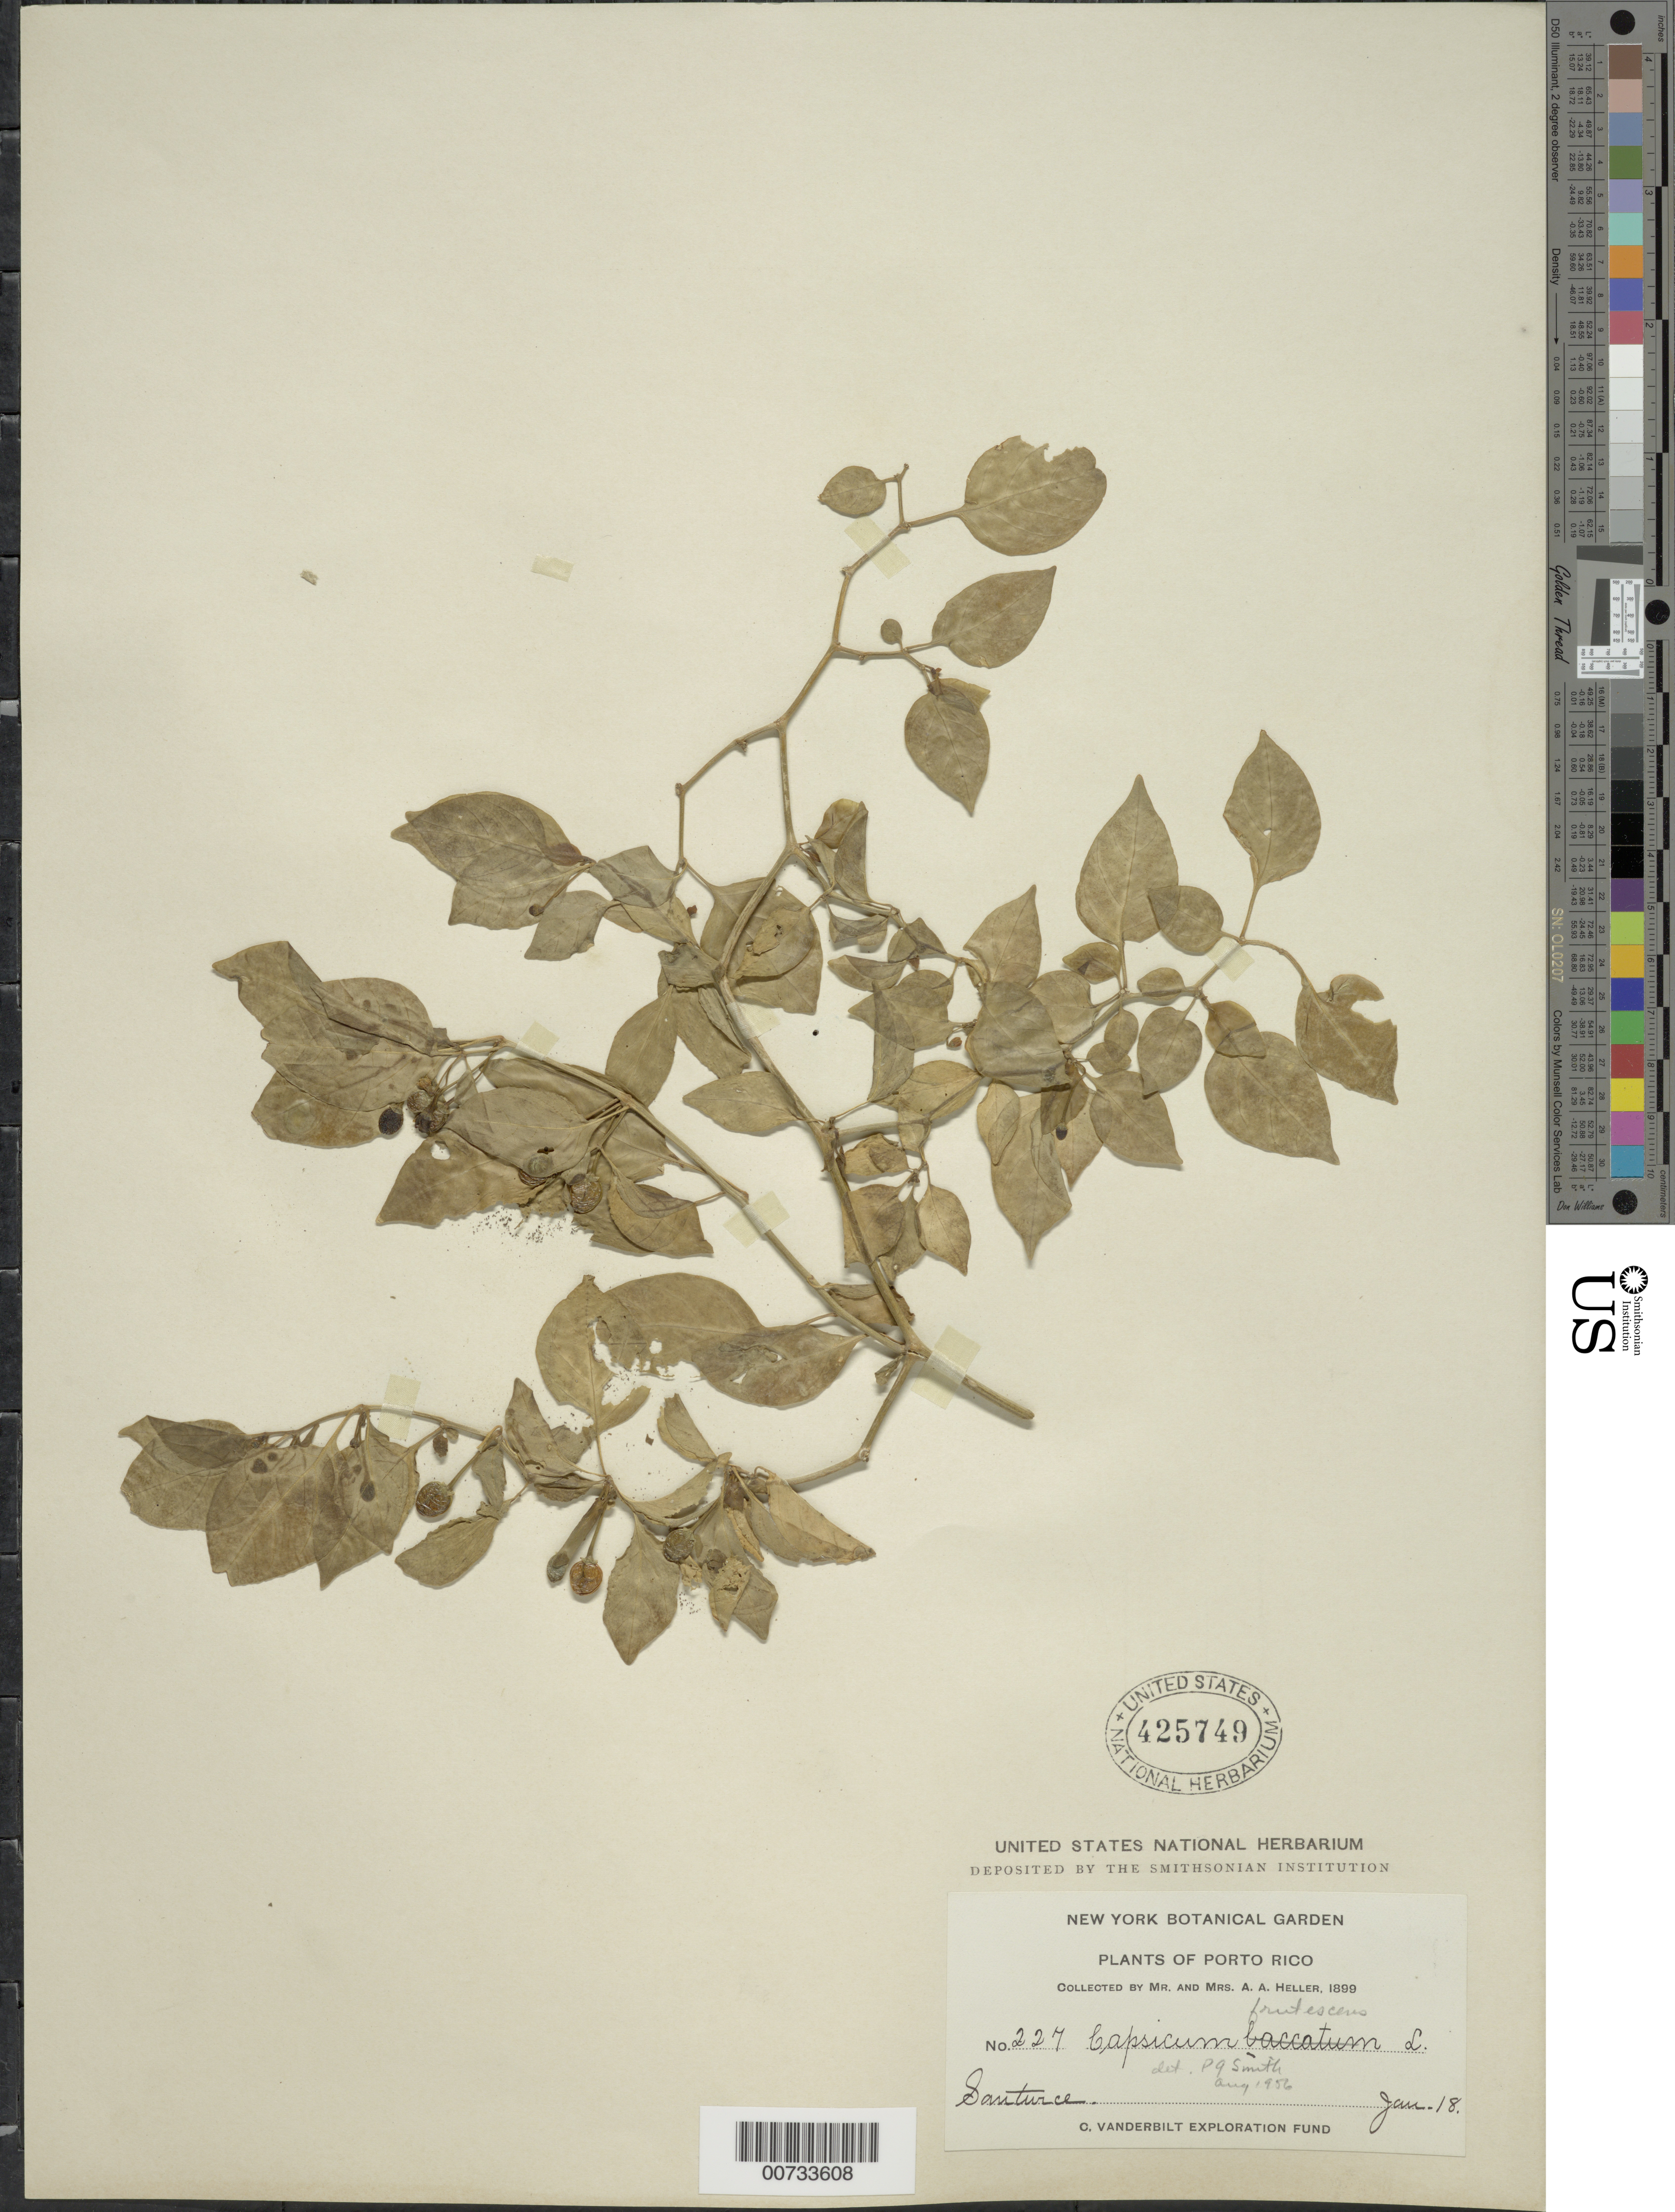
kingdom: Plantae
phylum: Tracheophyta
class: Magnoliopsida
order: Solanales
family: Solanaceae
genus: Capsicum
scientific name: Capsicum frutescens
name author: L.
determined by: Smith, P.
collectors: A. A. Heller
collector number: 227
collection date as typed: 18 Jan 1899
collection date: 1899-01-18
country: Puerto Rico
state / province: San Juan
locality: Santurce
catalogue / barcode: US 425749